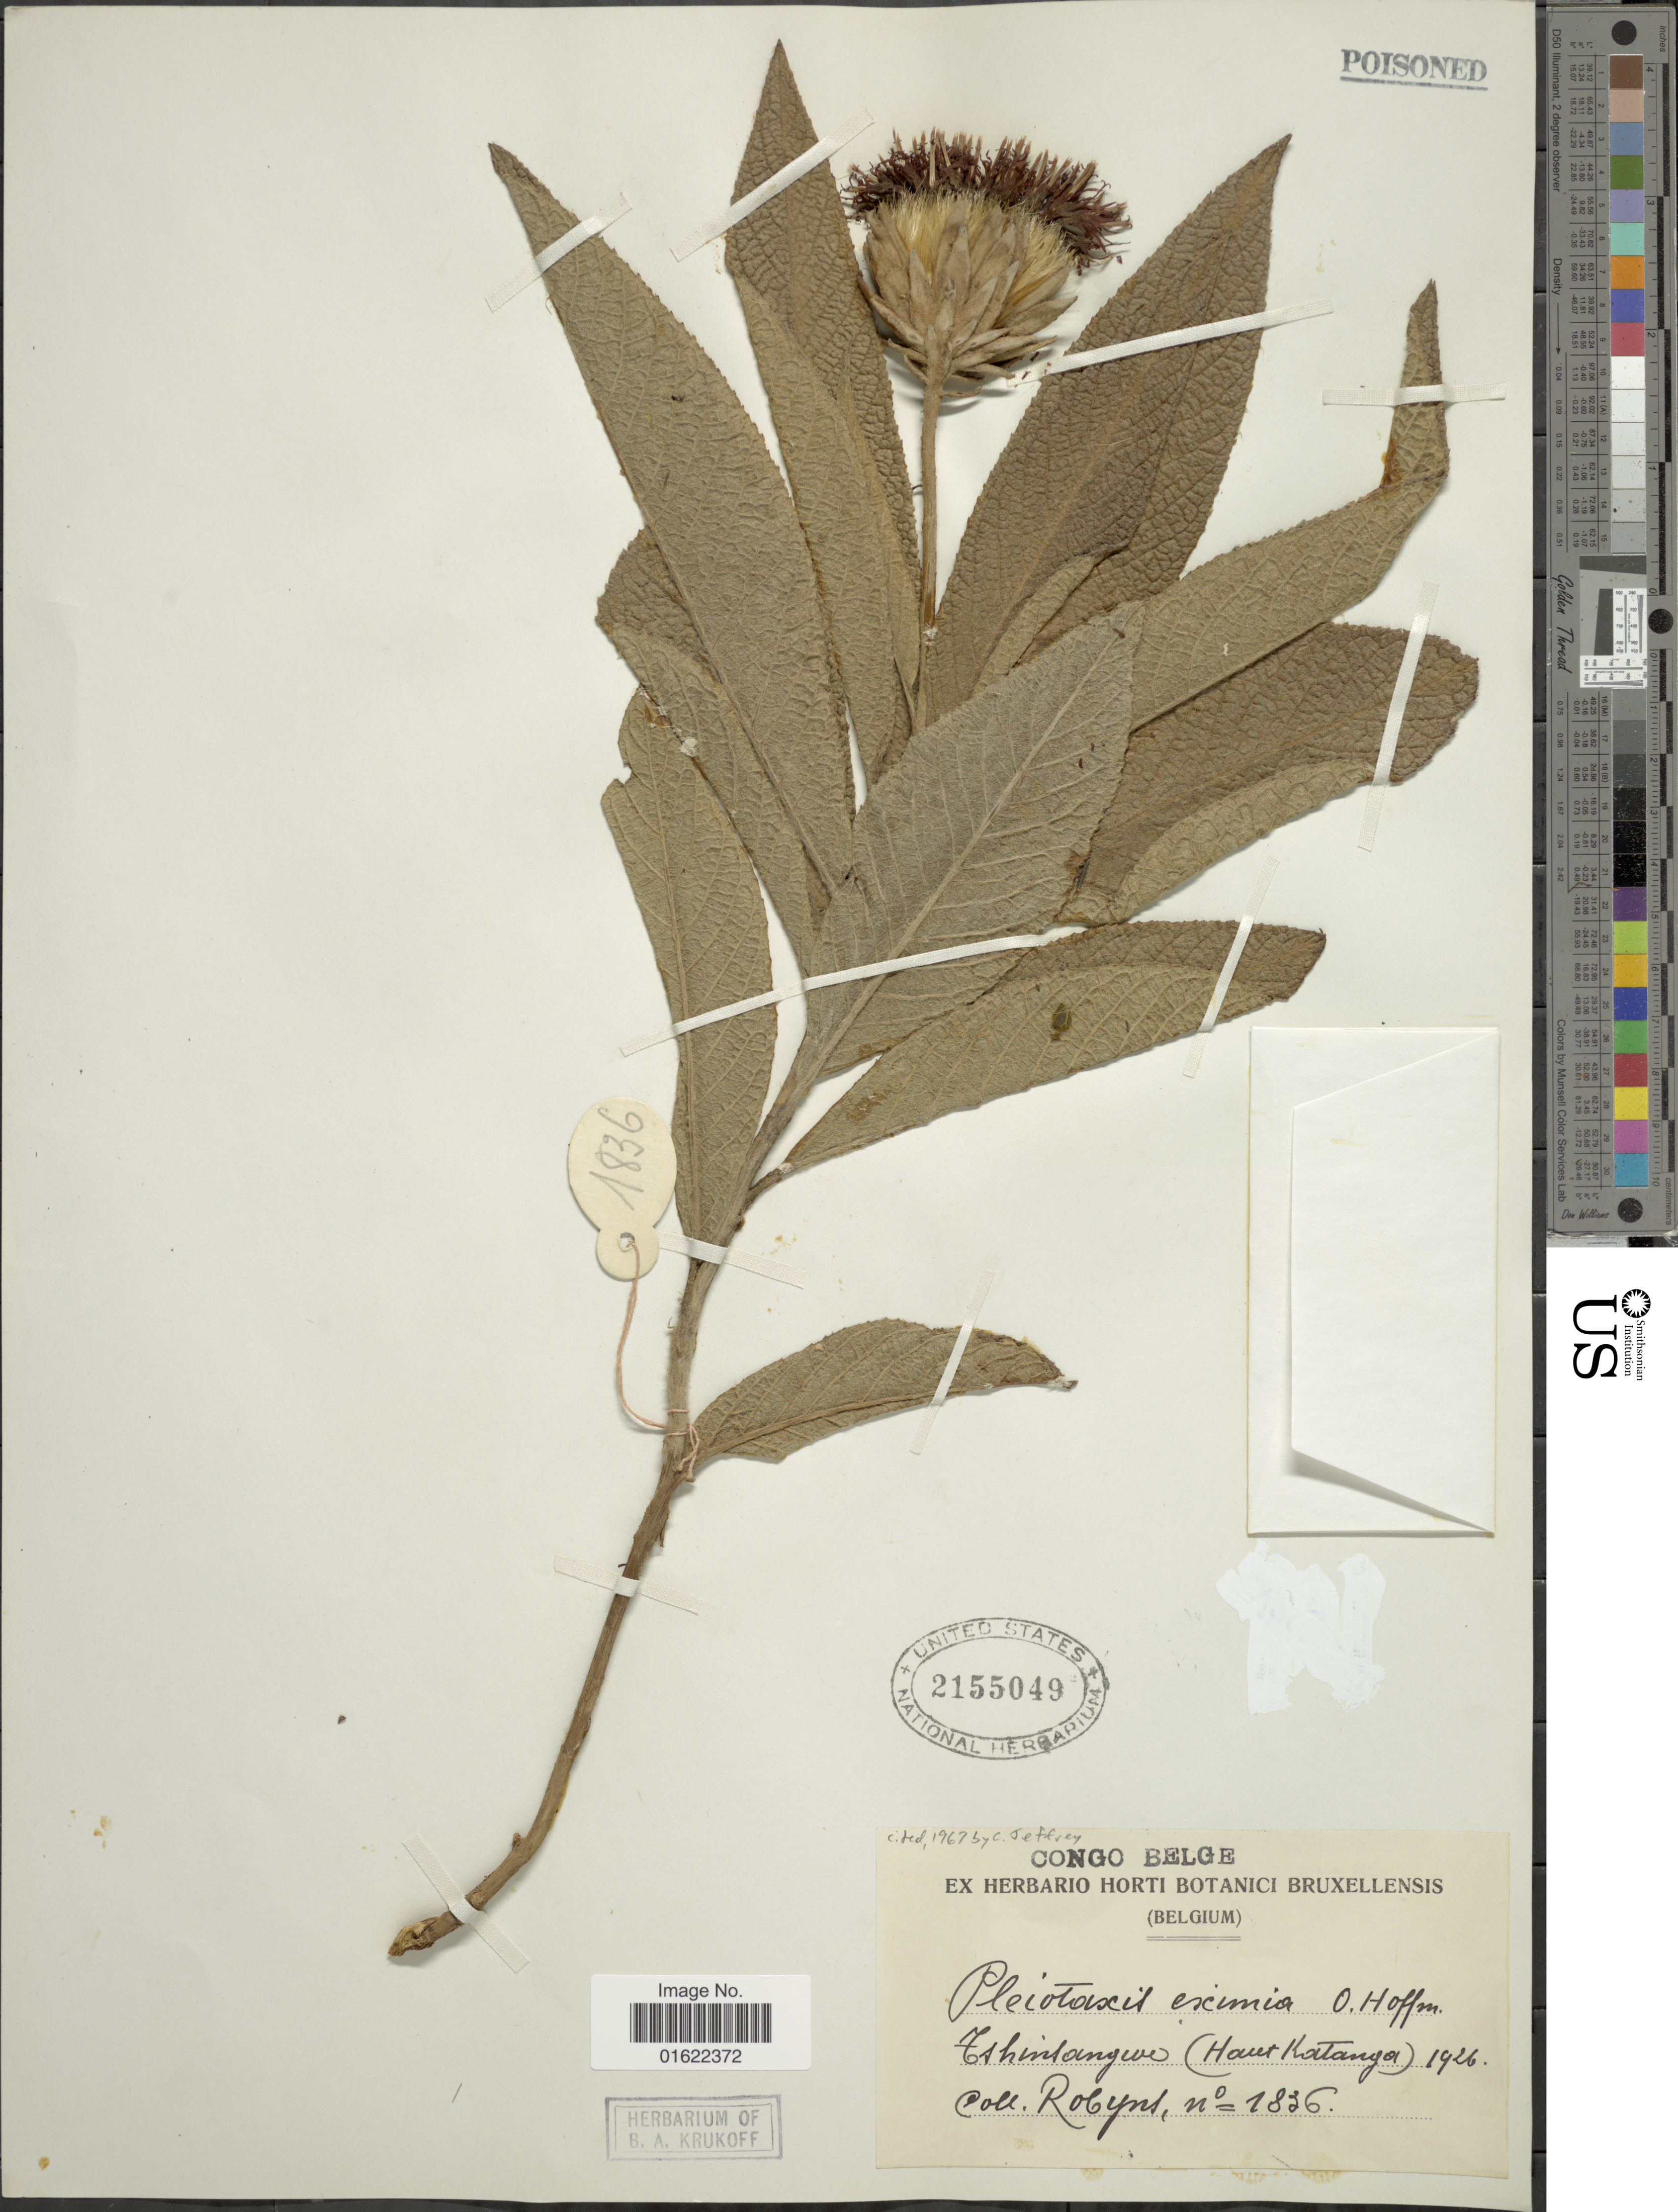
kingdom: Plantae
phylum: Tracheophyta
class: Magnoliopsida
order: Asterales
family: Asteraceae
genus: Pleiotaxis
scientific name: Pleiotaxis eximia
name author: O. Hoffm.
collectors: -. Robyns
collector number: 1836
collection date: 1926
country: Congo, Democratic Republic of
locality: Ishinslanguive ( Haut Katanga), Belgium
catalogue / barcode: US 2155049